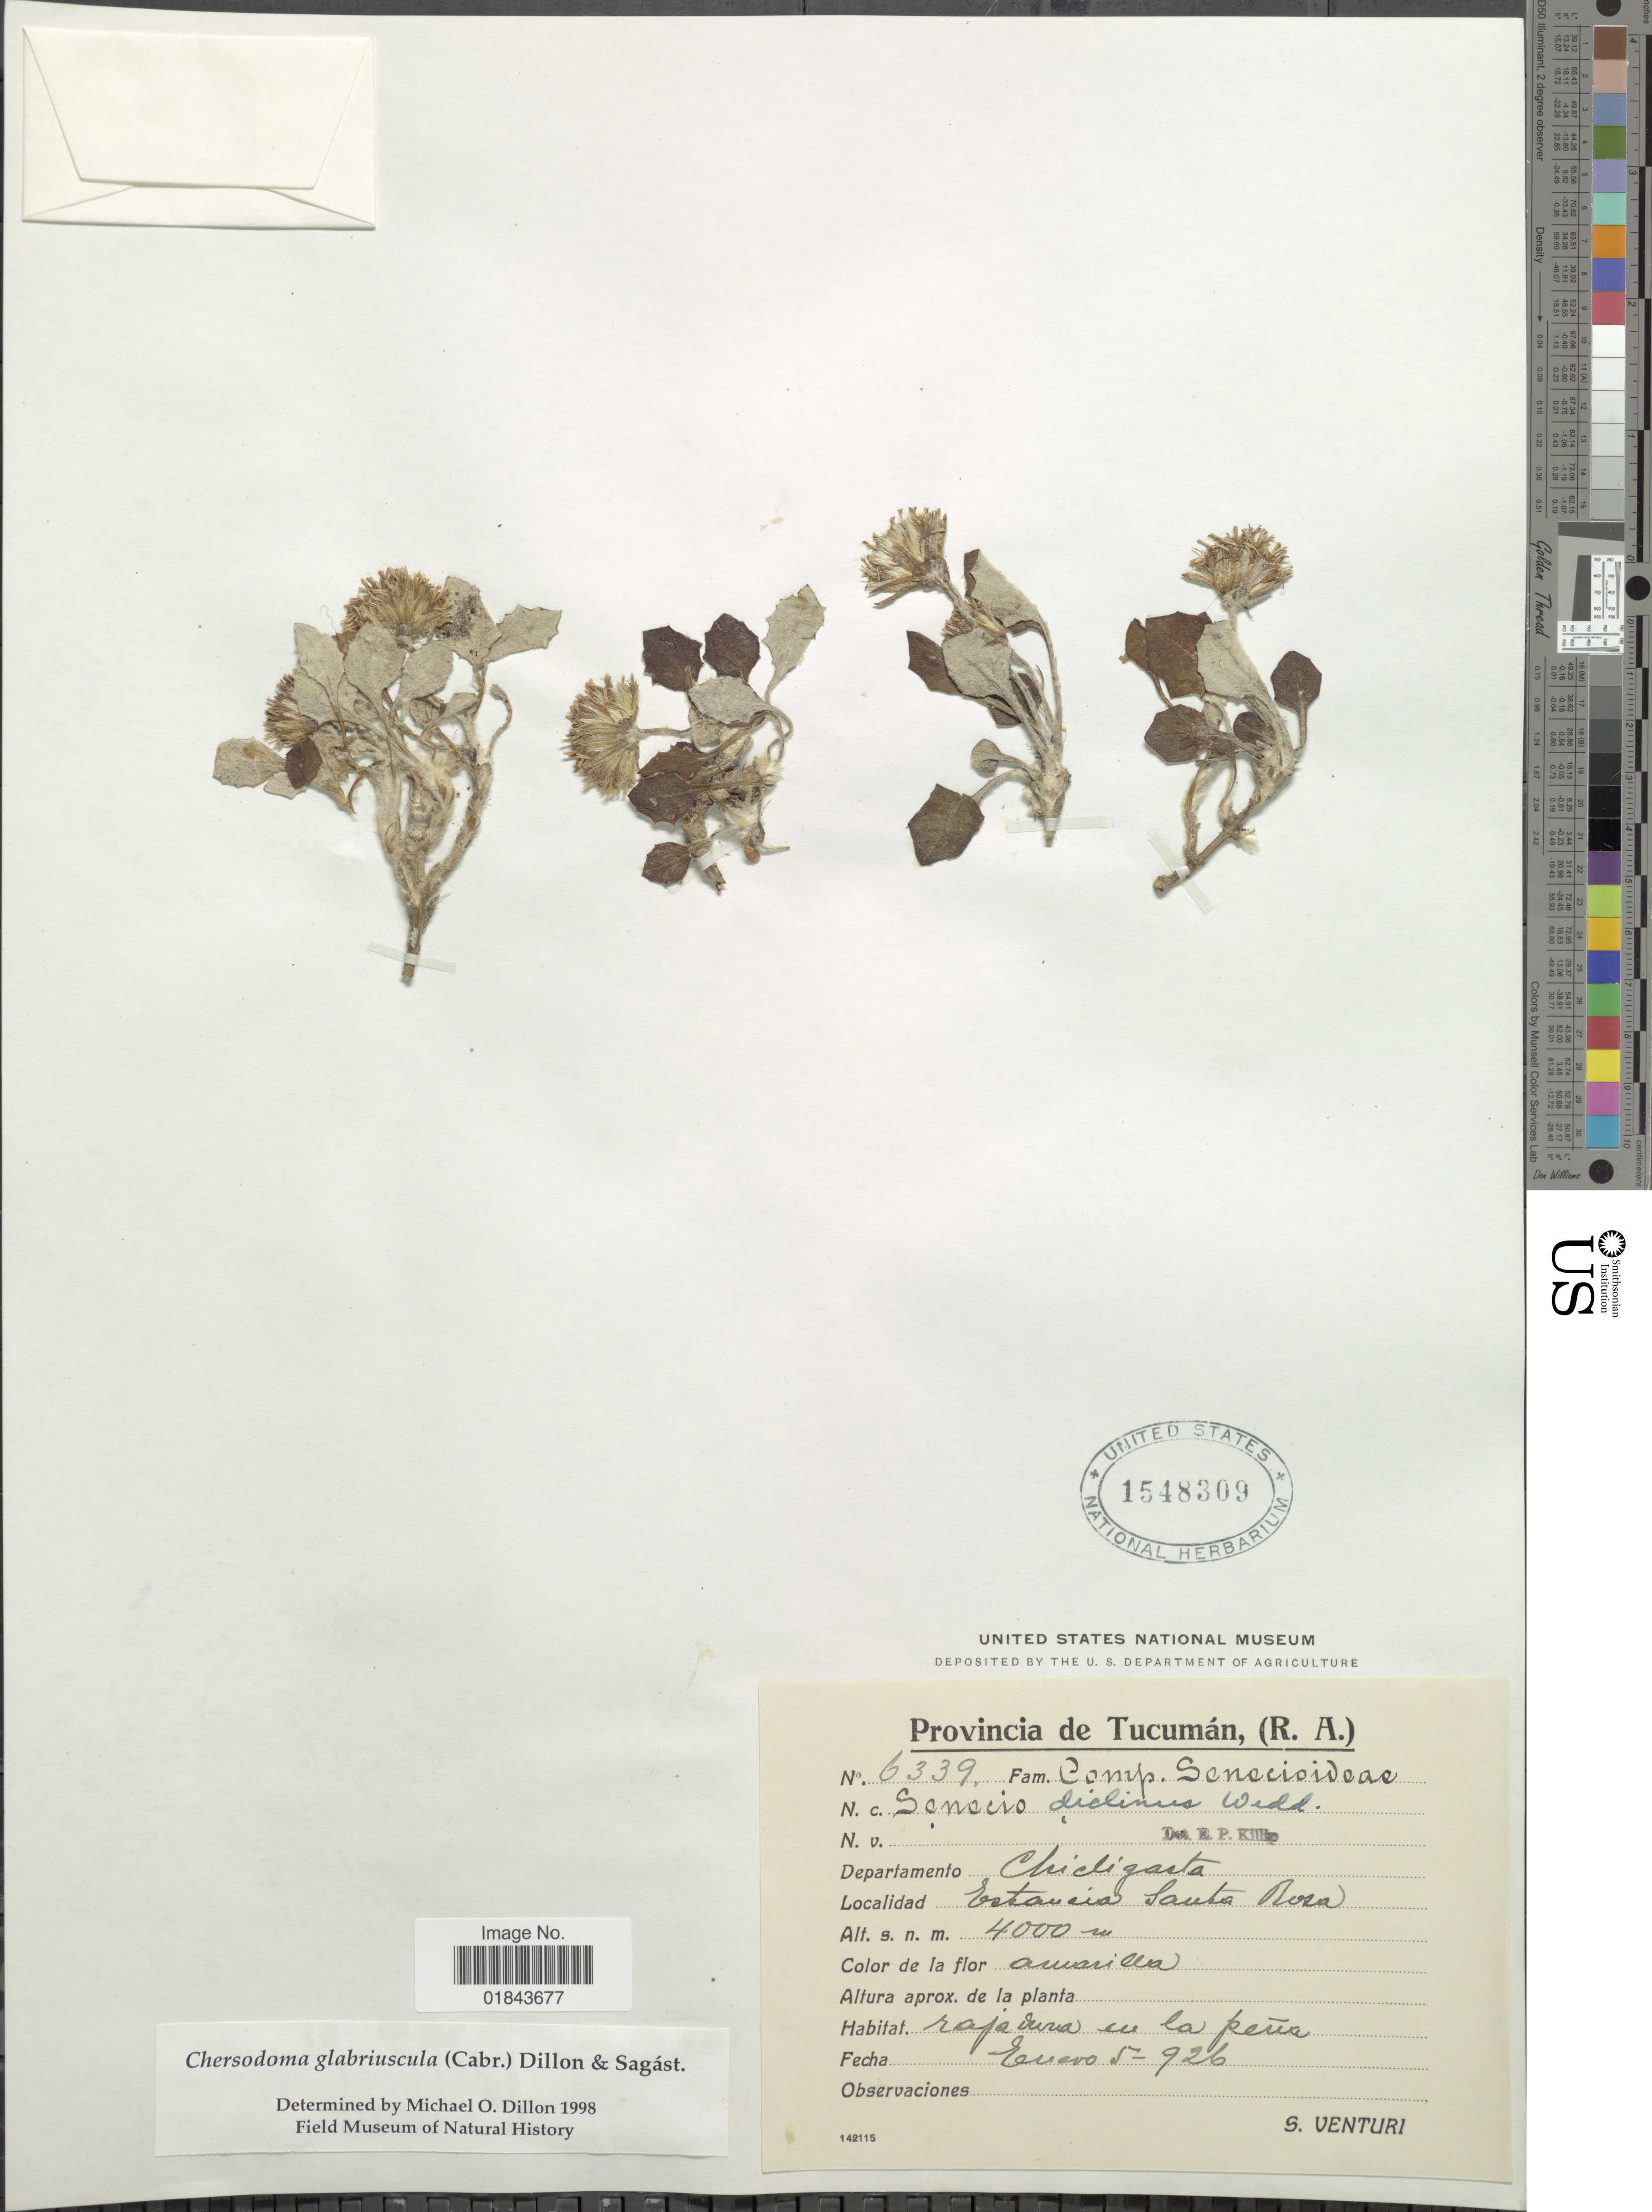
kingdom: Plantae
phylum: Tracheophyta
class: Magnoliopsida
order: Asterales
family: Asteraceae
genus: Chersodoma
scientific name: Chersodoma glabriuscula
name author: (Cabrera) M.O. Dillon & Sagást.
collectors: S. Venturi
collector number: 6339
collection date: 1926-01-05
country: Argentina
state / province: Tucuman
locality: Provincia de Tucuman, (R.A.), Departamento Chicligasta, Estancia Santa Rosa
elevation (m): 4000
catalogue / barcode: US 1548309